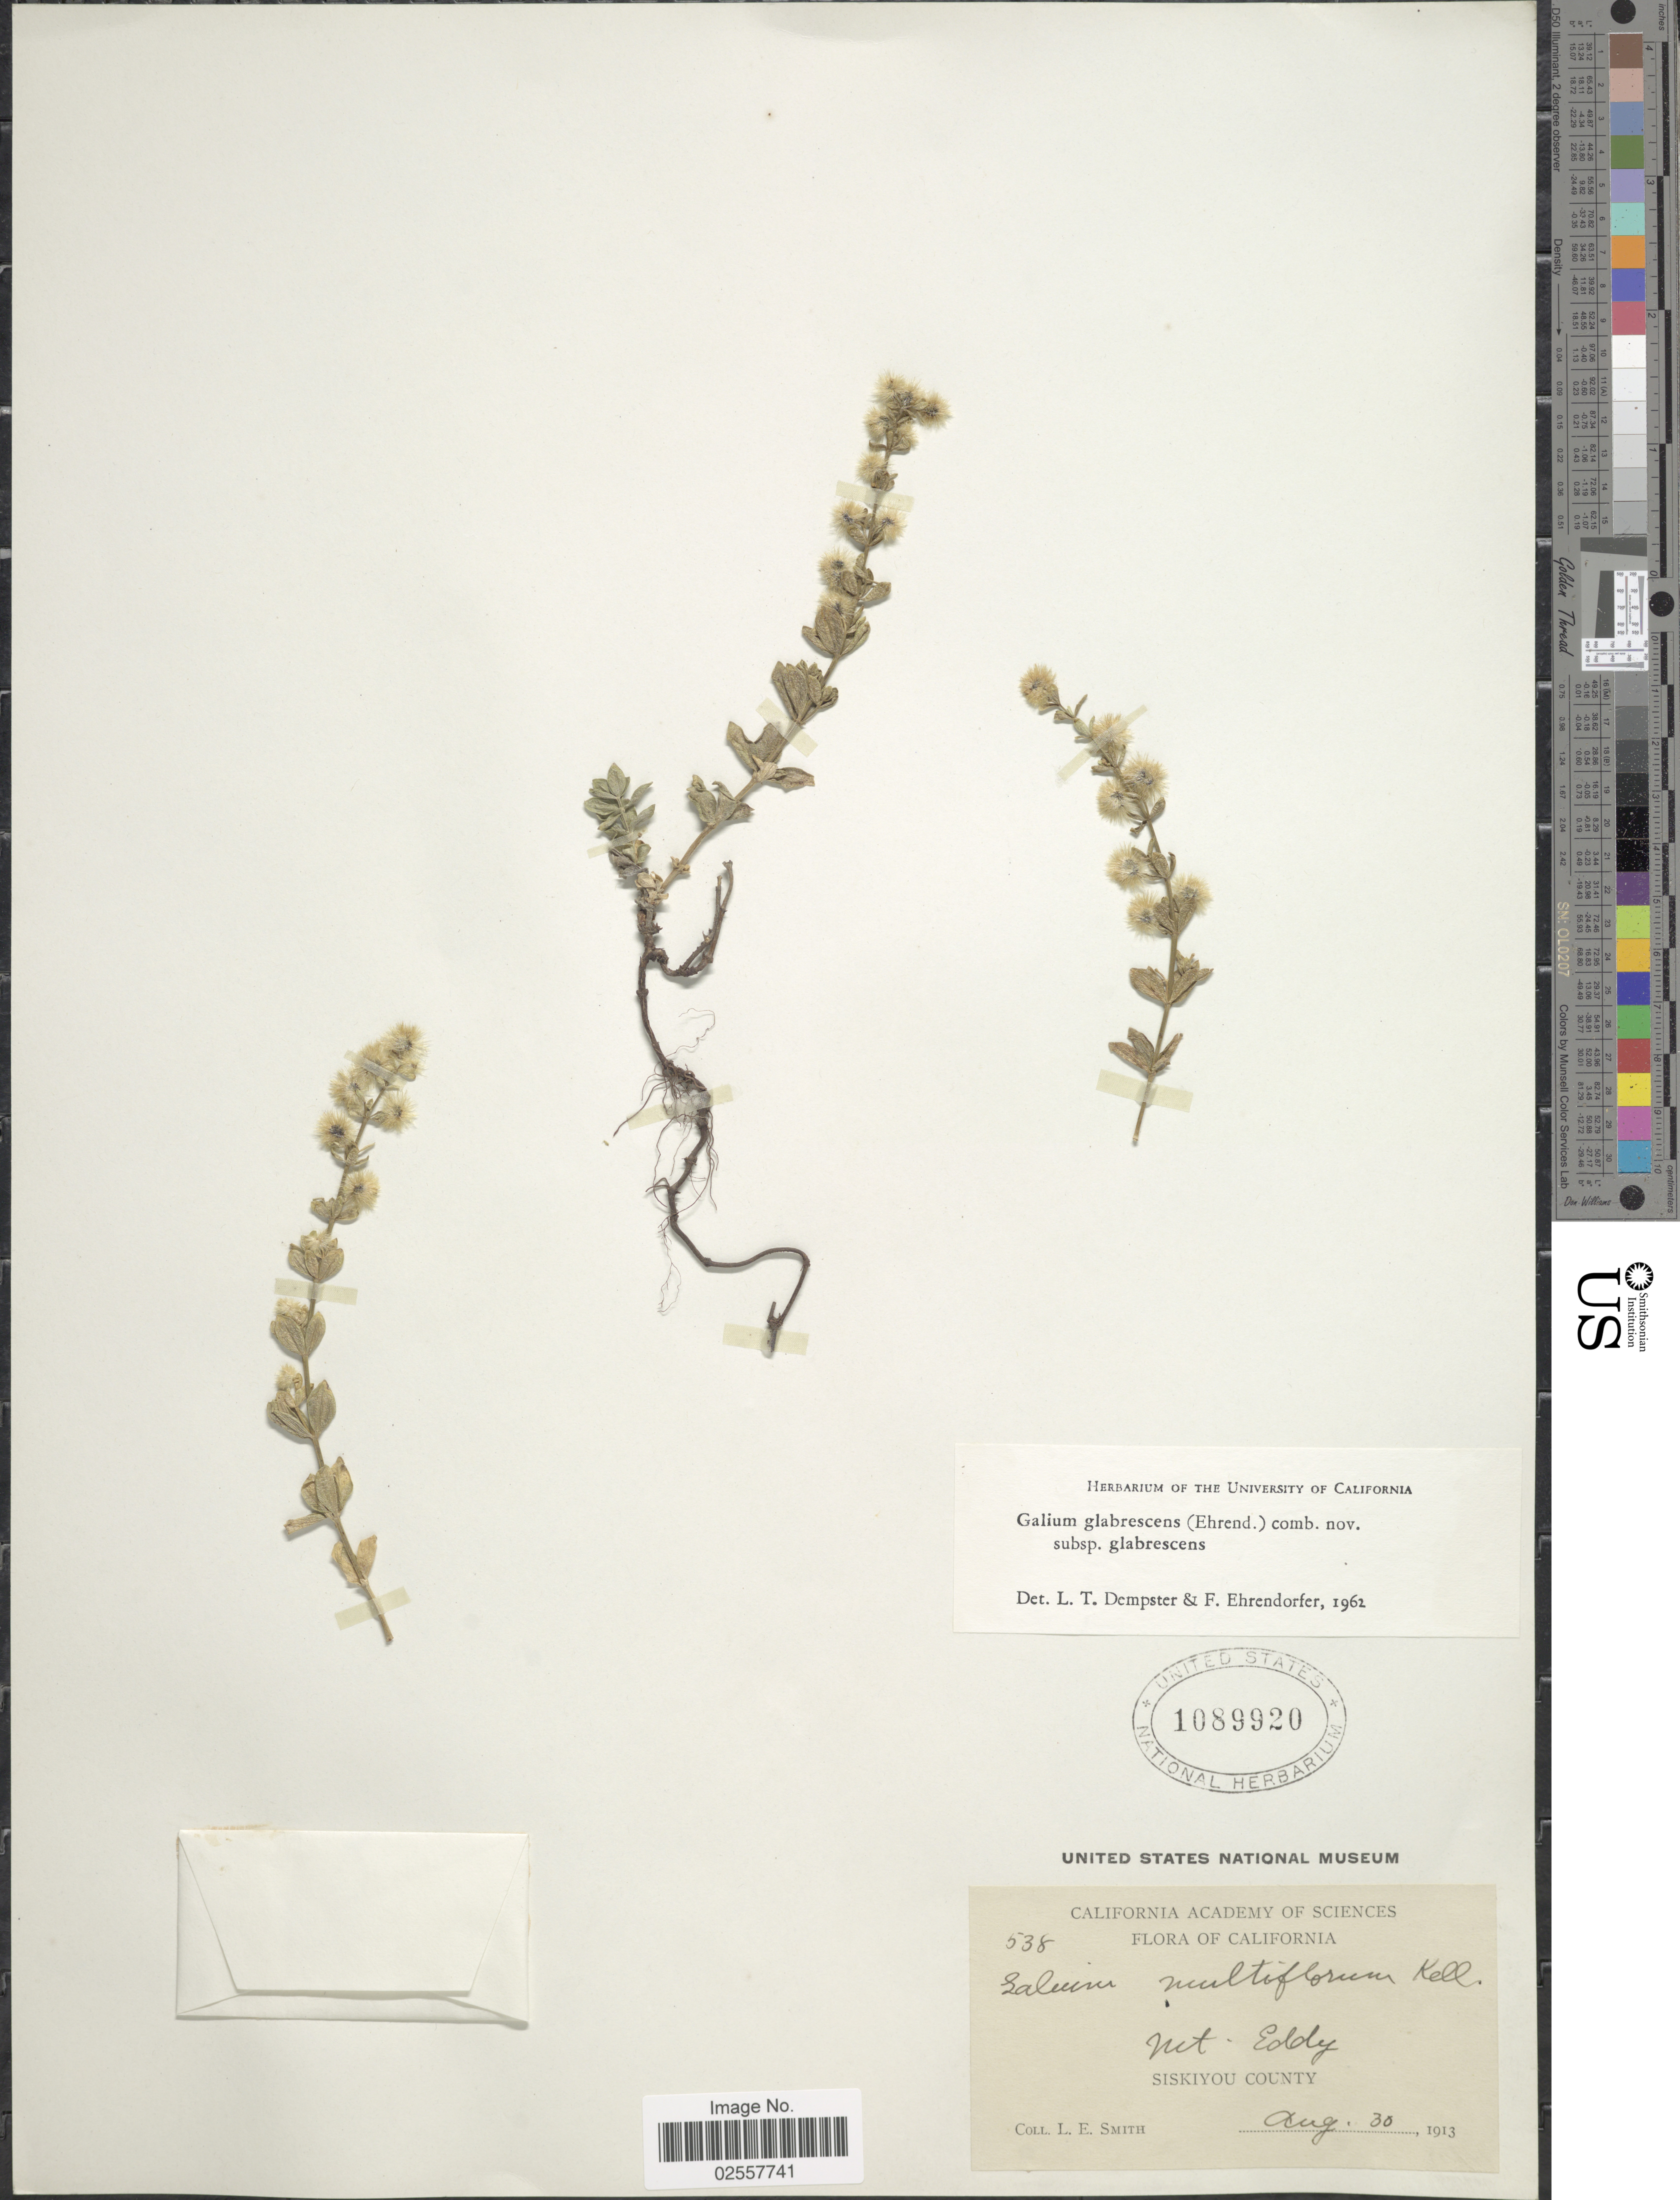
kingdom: Plantae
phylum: Tracheophyta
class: Magnoliopsida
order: Gentianales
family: Rubiaceae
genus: Galium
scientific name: Galium glabrescens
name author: (Ehrend.) Dempster & Ehrend.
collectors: L. E. Smith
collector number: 538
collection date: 1913-08-30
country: United States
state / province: California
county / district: Siskiyou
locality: Mt. Eddy. Siskiyou County.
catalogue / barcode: US 1089920